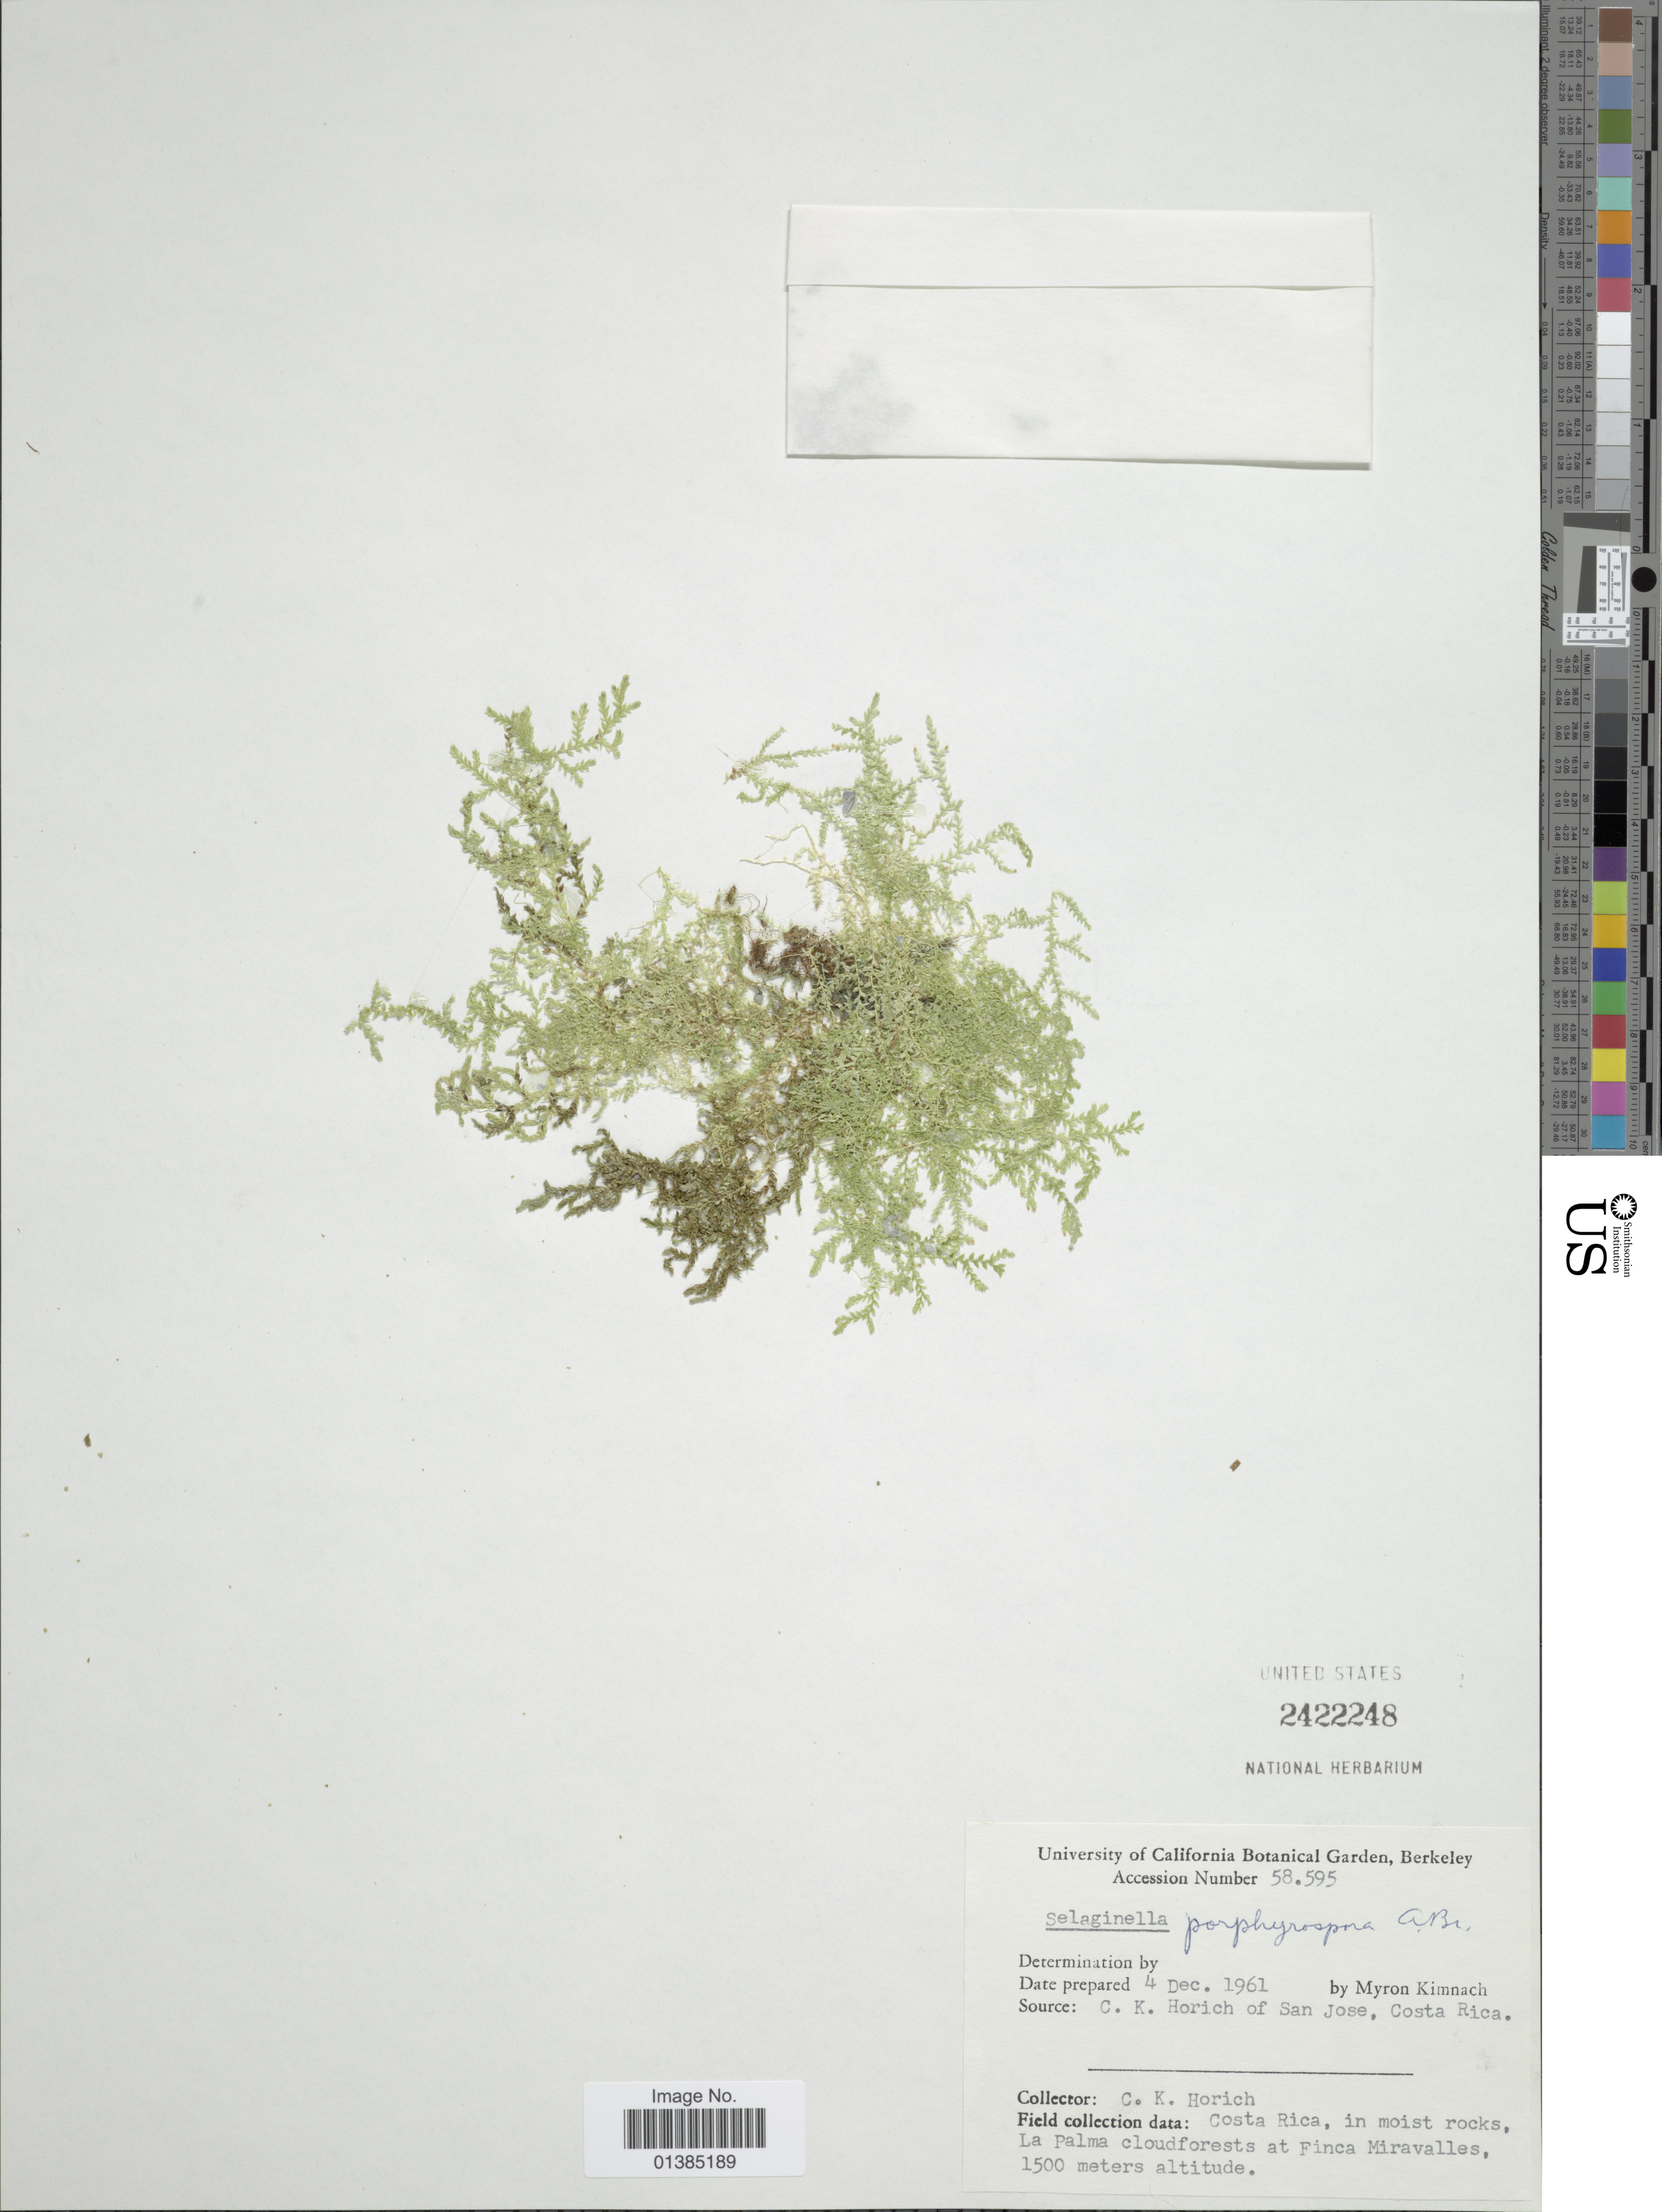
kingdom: Plantae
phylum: Tracheophyta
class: Lycopodiopsida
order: Selaginellales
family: Selaginellaceae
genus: Selaginella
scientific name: Selaginella porphyrospora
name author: A. Braun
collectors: C. K. Horich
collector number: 58595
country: Costa Rica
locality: In moist rocks, La Palma cloudforests at Finca Miravalles.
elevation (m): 1500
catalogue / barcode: US 2422248